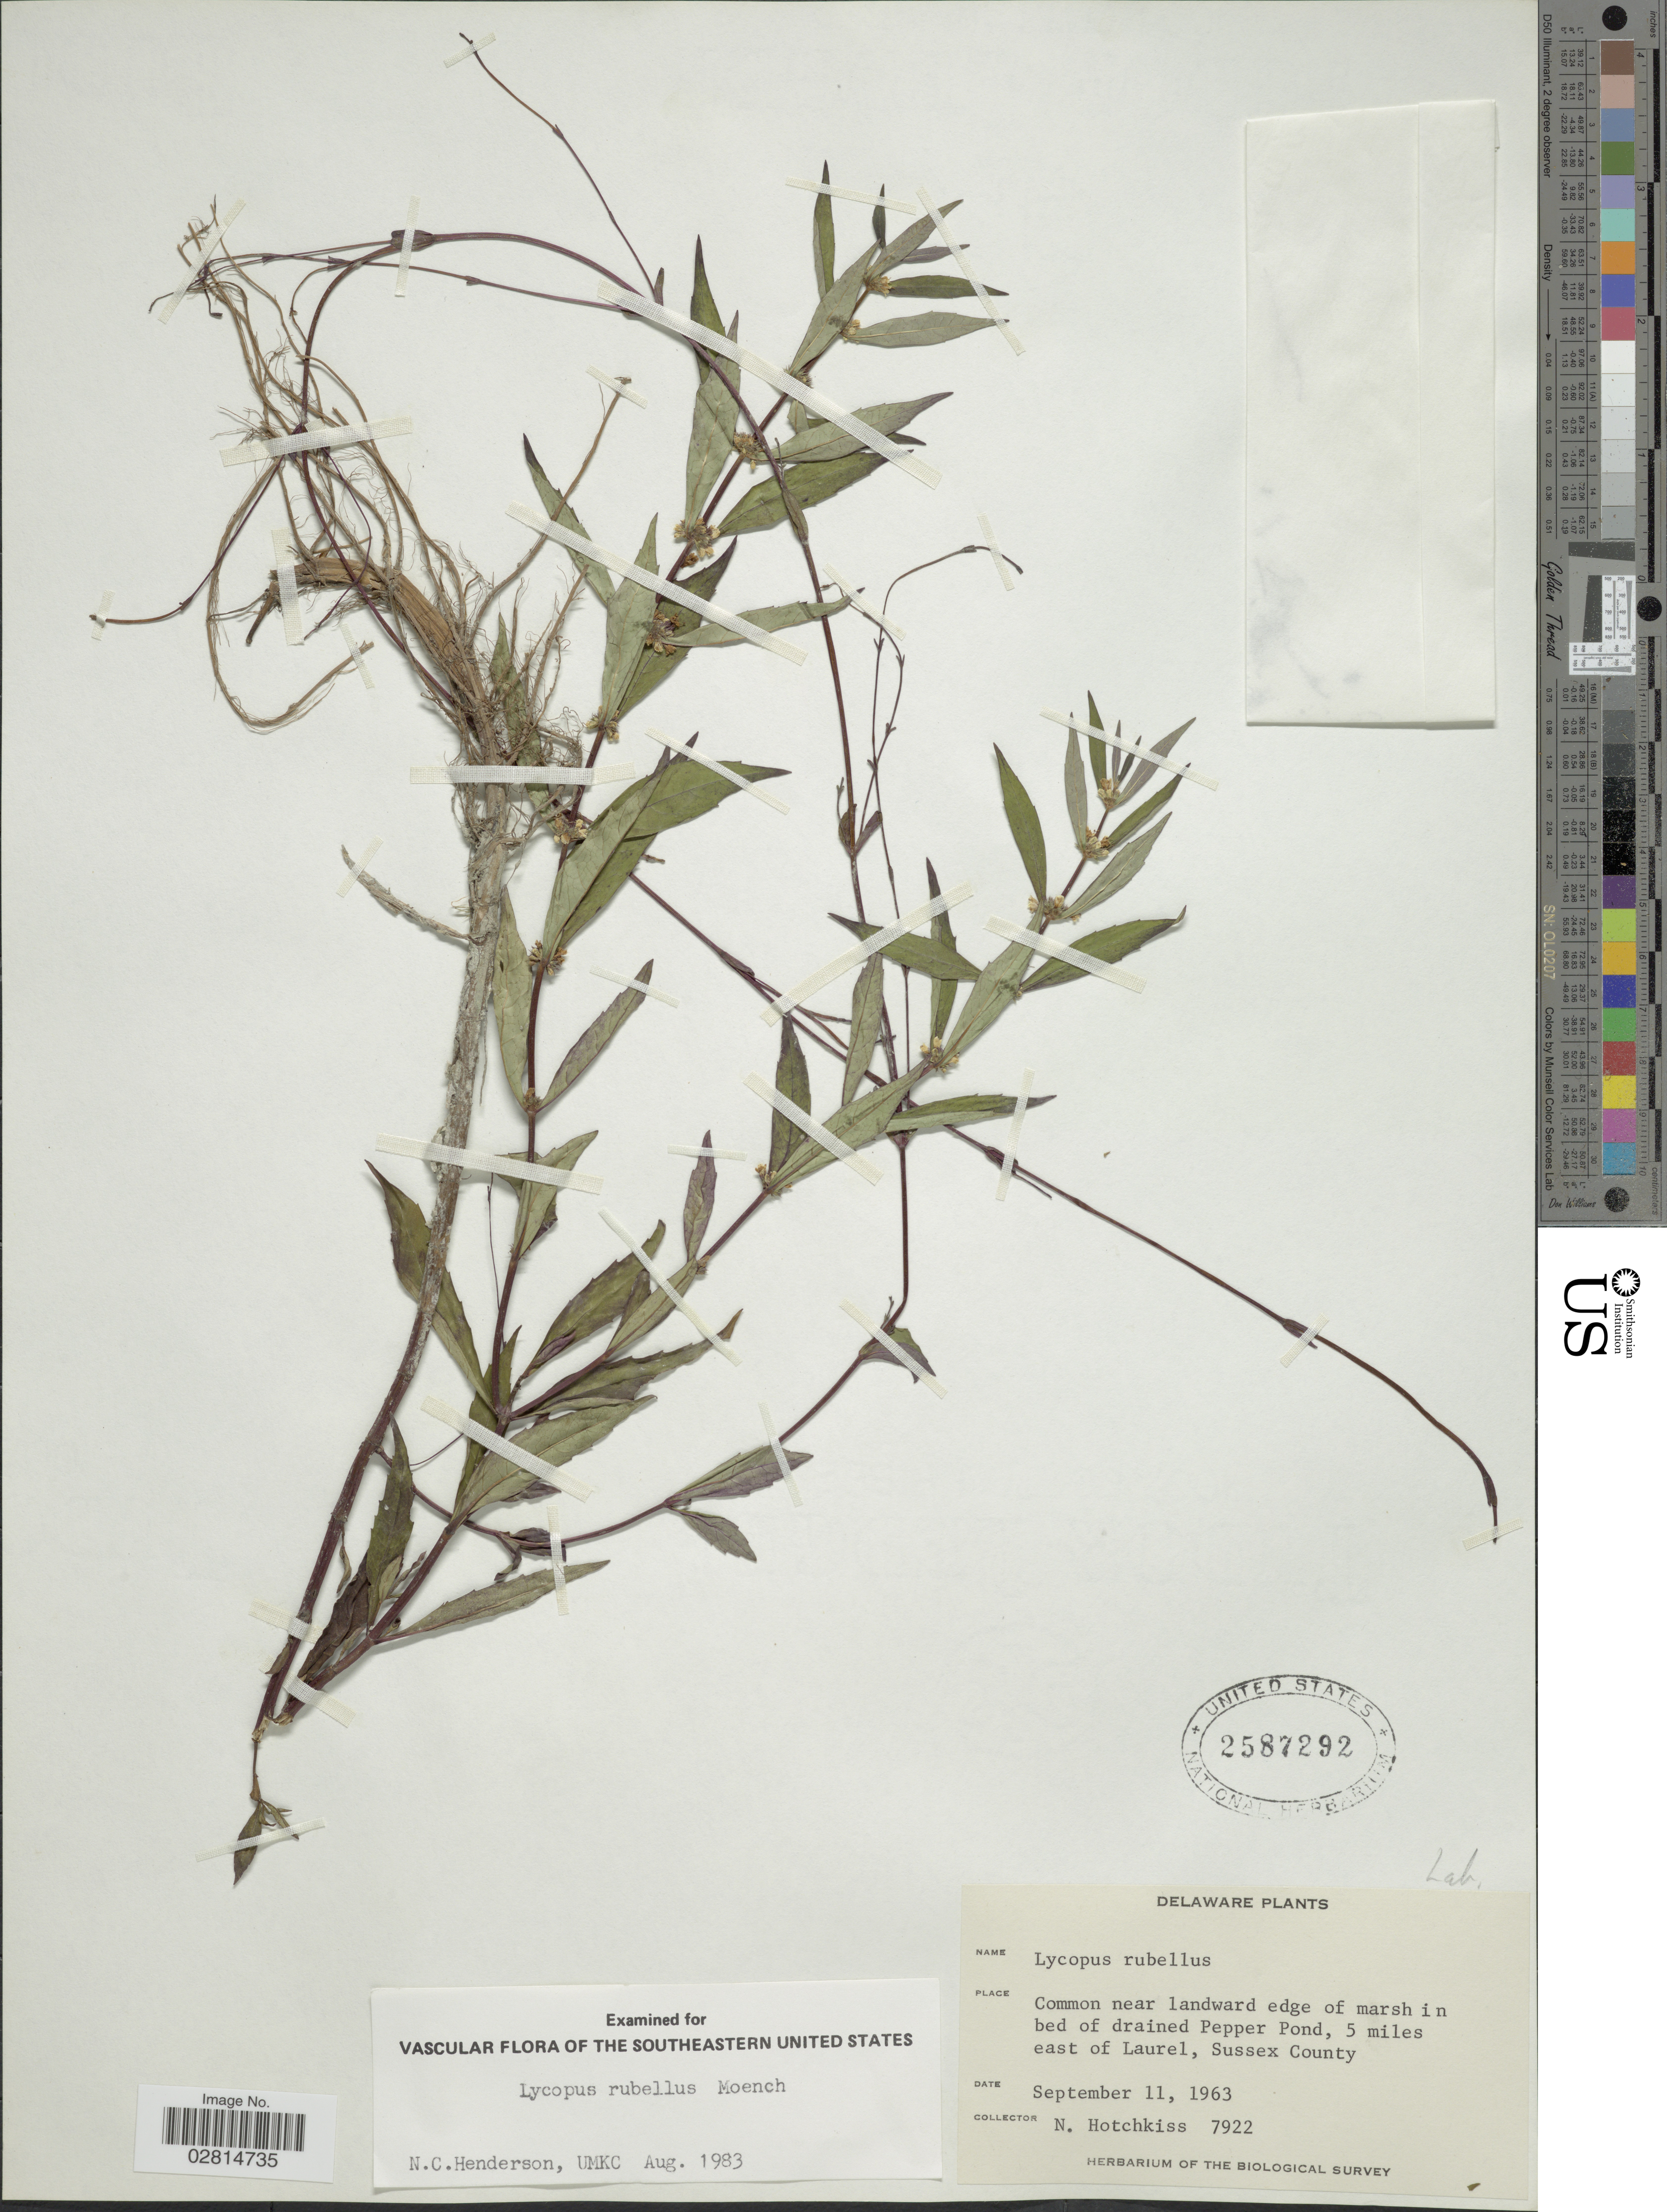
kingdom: Plantae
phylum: Tracheophyta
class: Magnoliopsida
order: Lamiales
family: Lamiaceae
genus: Lycopus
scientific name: Lycopus rubellus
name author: Moench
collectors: N. Hotchkiss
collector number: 7922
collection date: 1963-09-11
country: United States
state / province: Delaware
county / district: Sussex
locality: Common near landward edge of marsh in bed of drained Pepper Pond, 5 miles east of Laurel, Sussex County.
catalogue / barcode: US 2587292